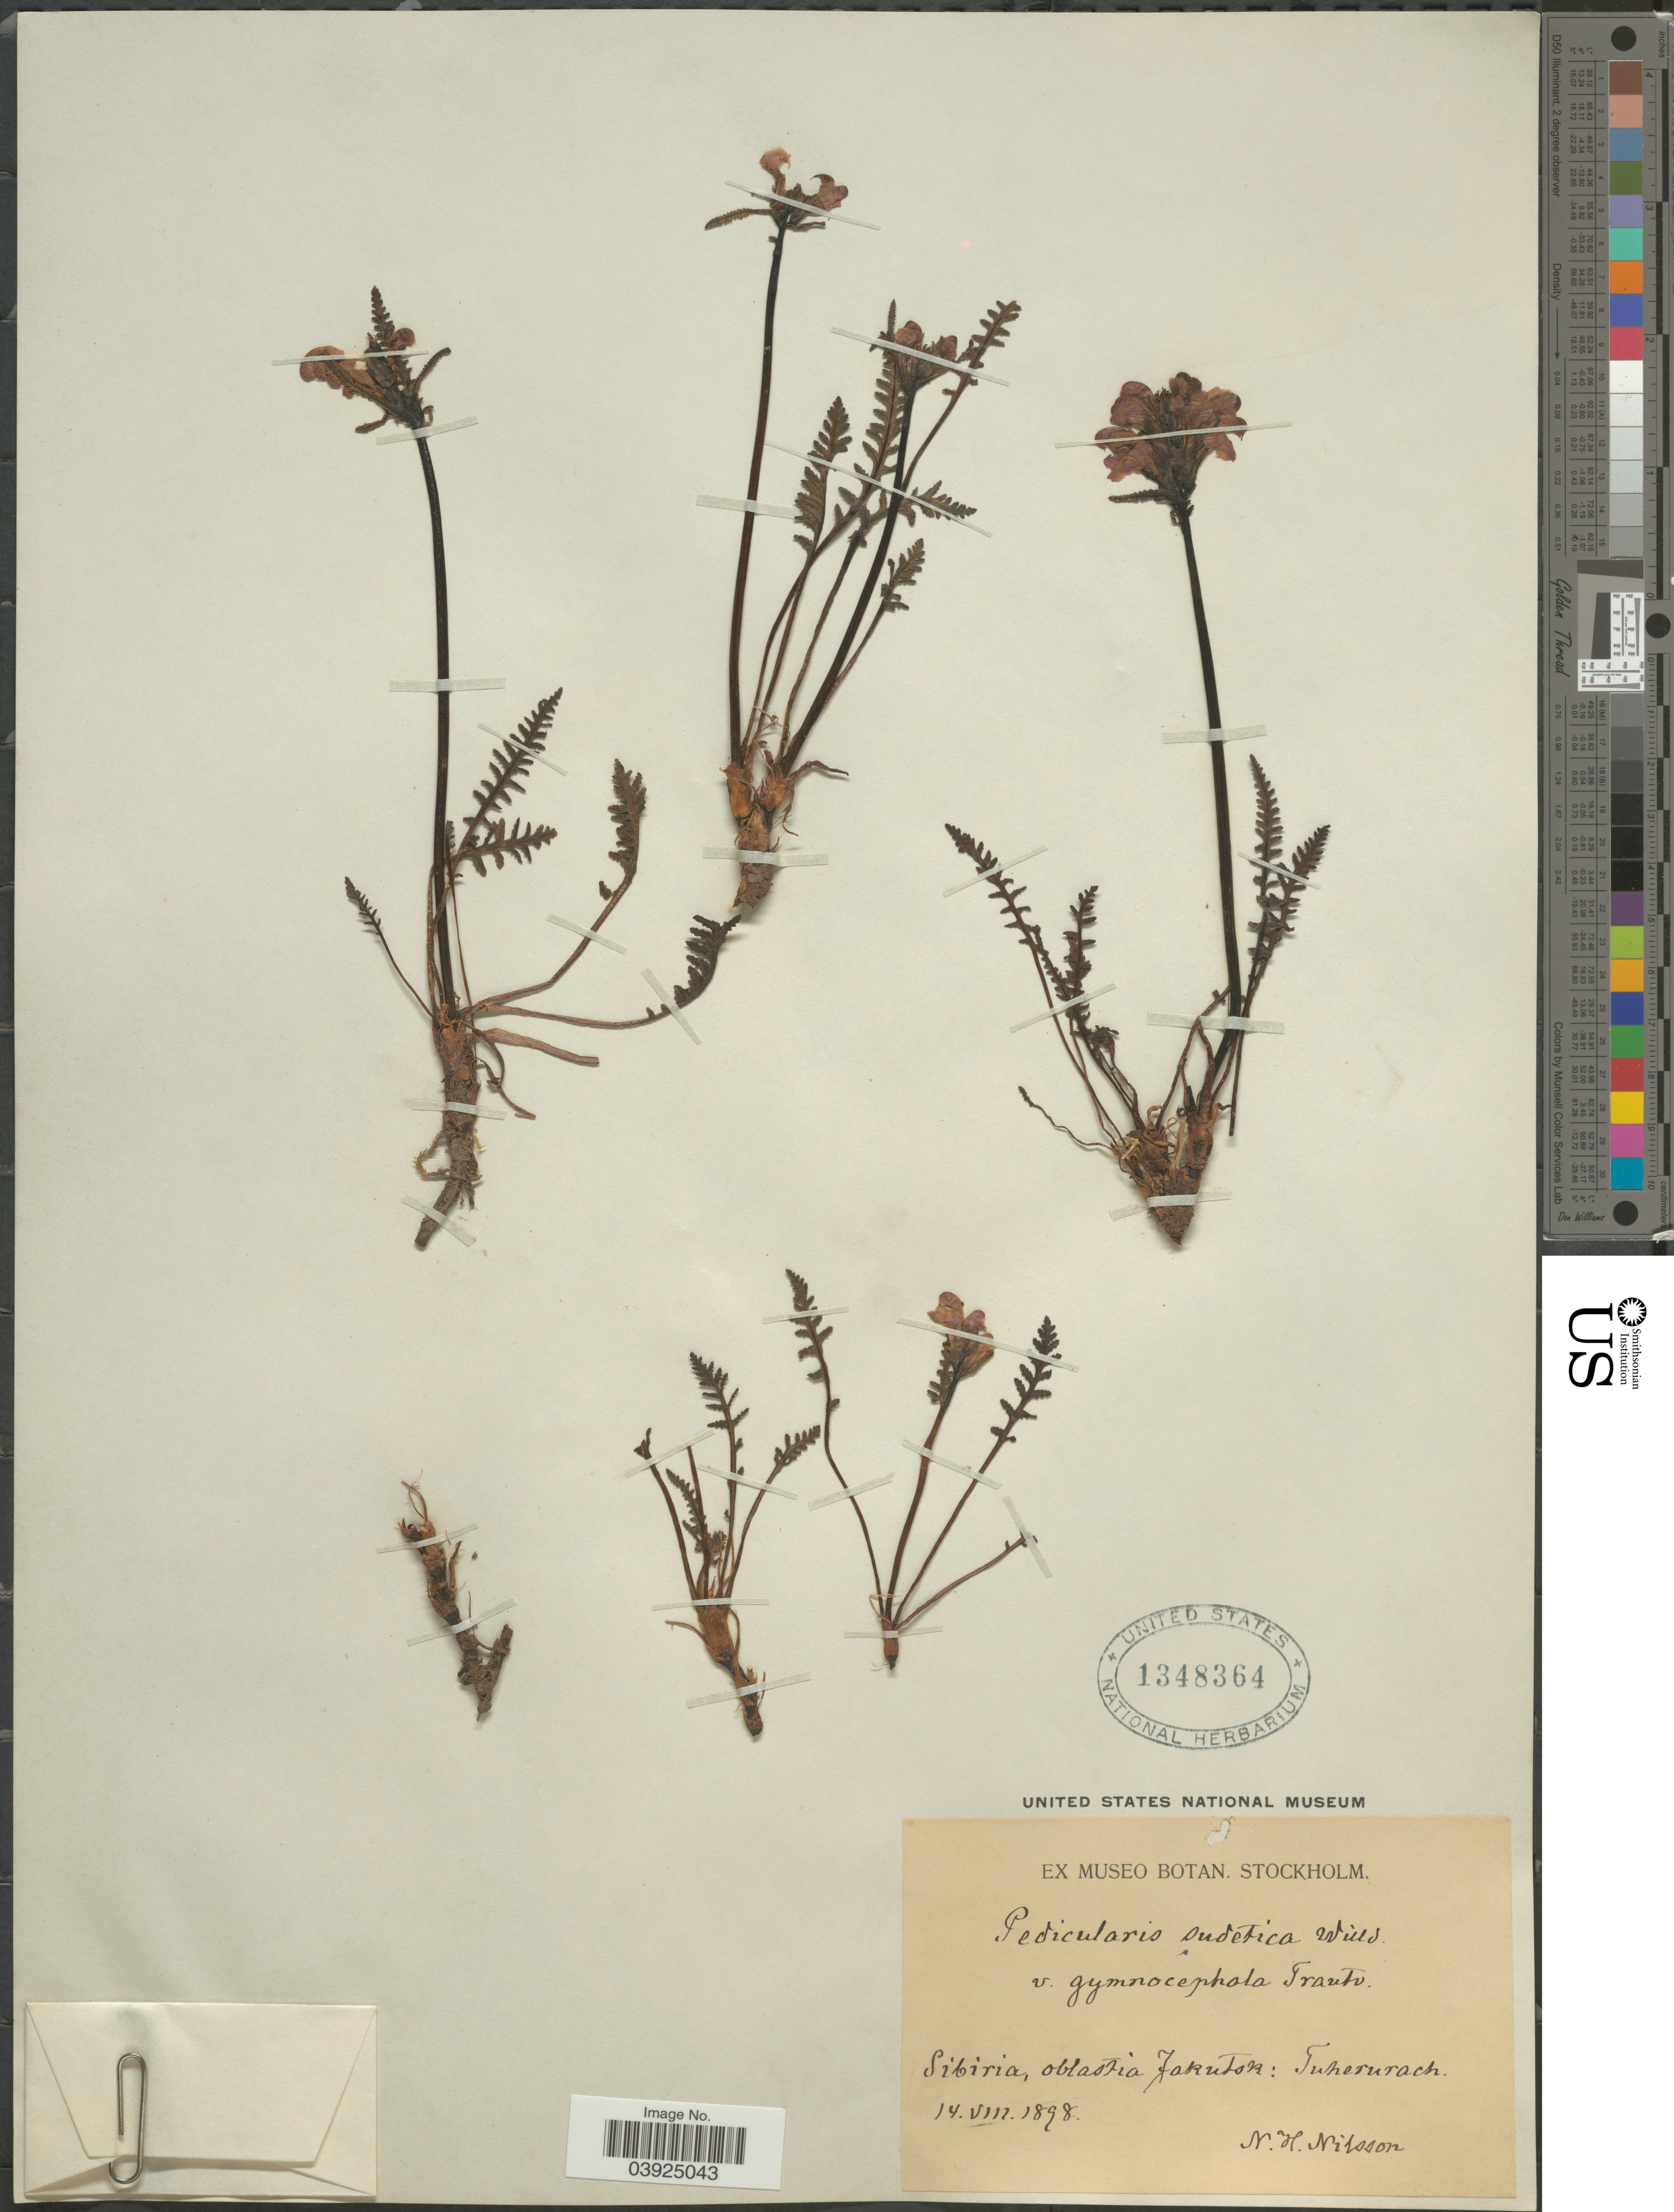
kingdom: Plantae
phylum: Tracheophyta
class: Magnoliopsida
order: Lamiales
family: Orobanchaceae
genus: Pedicularis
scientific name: Pedicularis sudetica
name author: Willd.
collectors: N. H. Nilsson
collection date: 1898-08-14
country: Russian Federation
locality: Sibiria, oblastia Jakutsk: Tuherurach.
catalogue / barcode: US 1348364